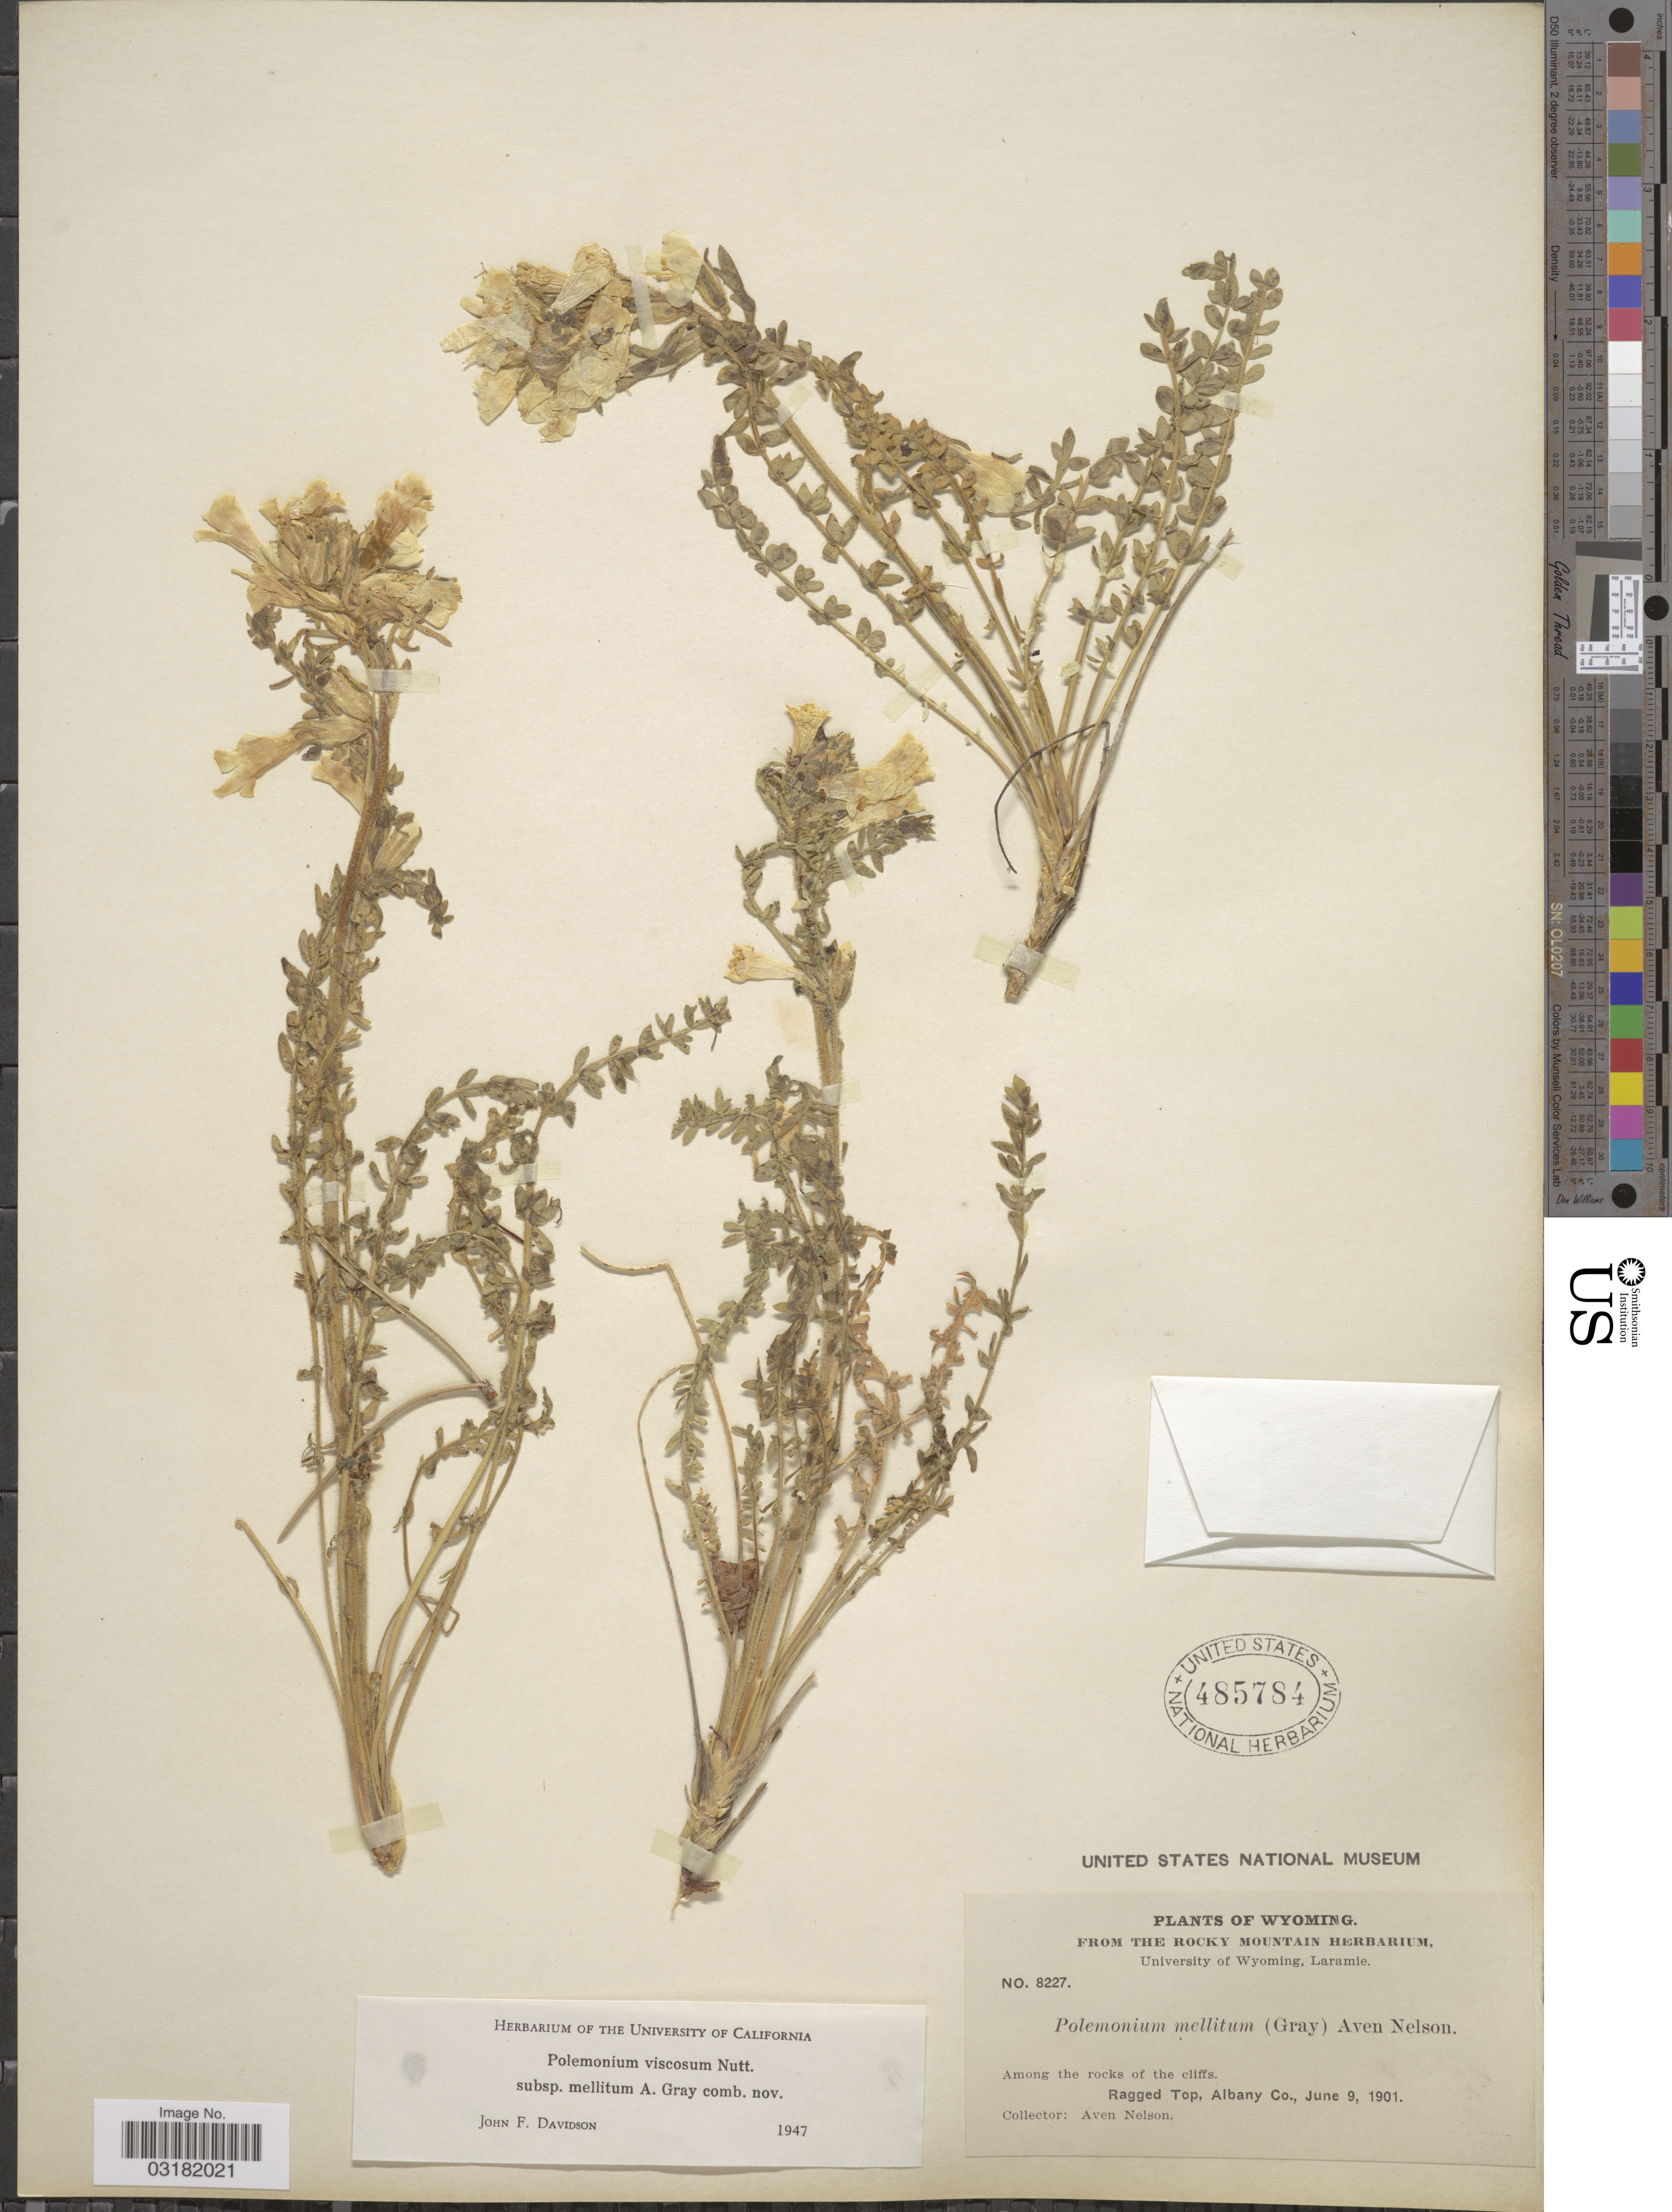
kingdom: Plantae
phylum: Tracheophyta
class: Magnoliopsida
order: Ericales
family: Polemoniaceae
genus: Polemonium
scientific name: Polemonium viscosum subsp. mellitum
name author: (A. Gray) J.F. Davidson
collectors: A. Nelson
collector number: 8227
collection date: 1901-06-09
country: United States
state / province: Wyoming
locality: Ragged Top, Albany Co.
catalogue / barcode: US 485784